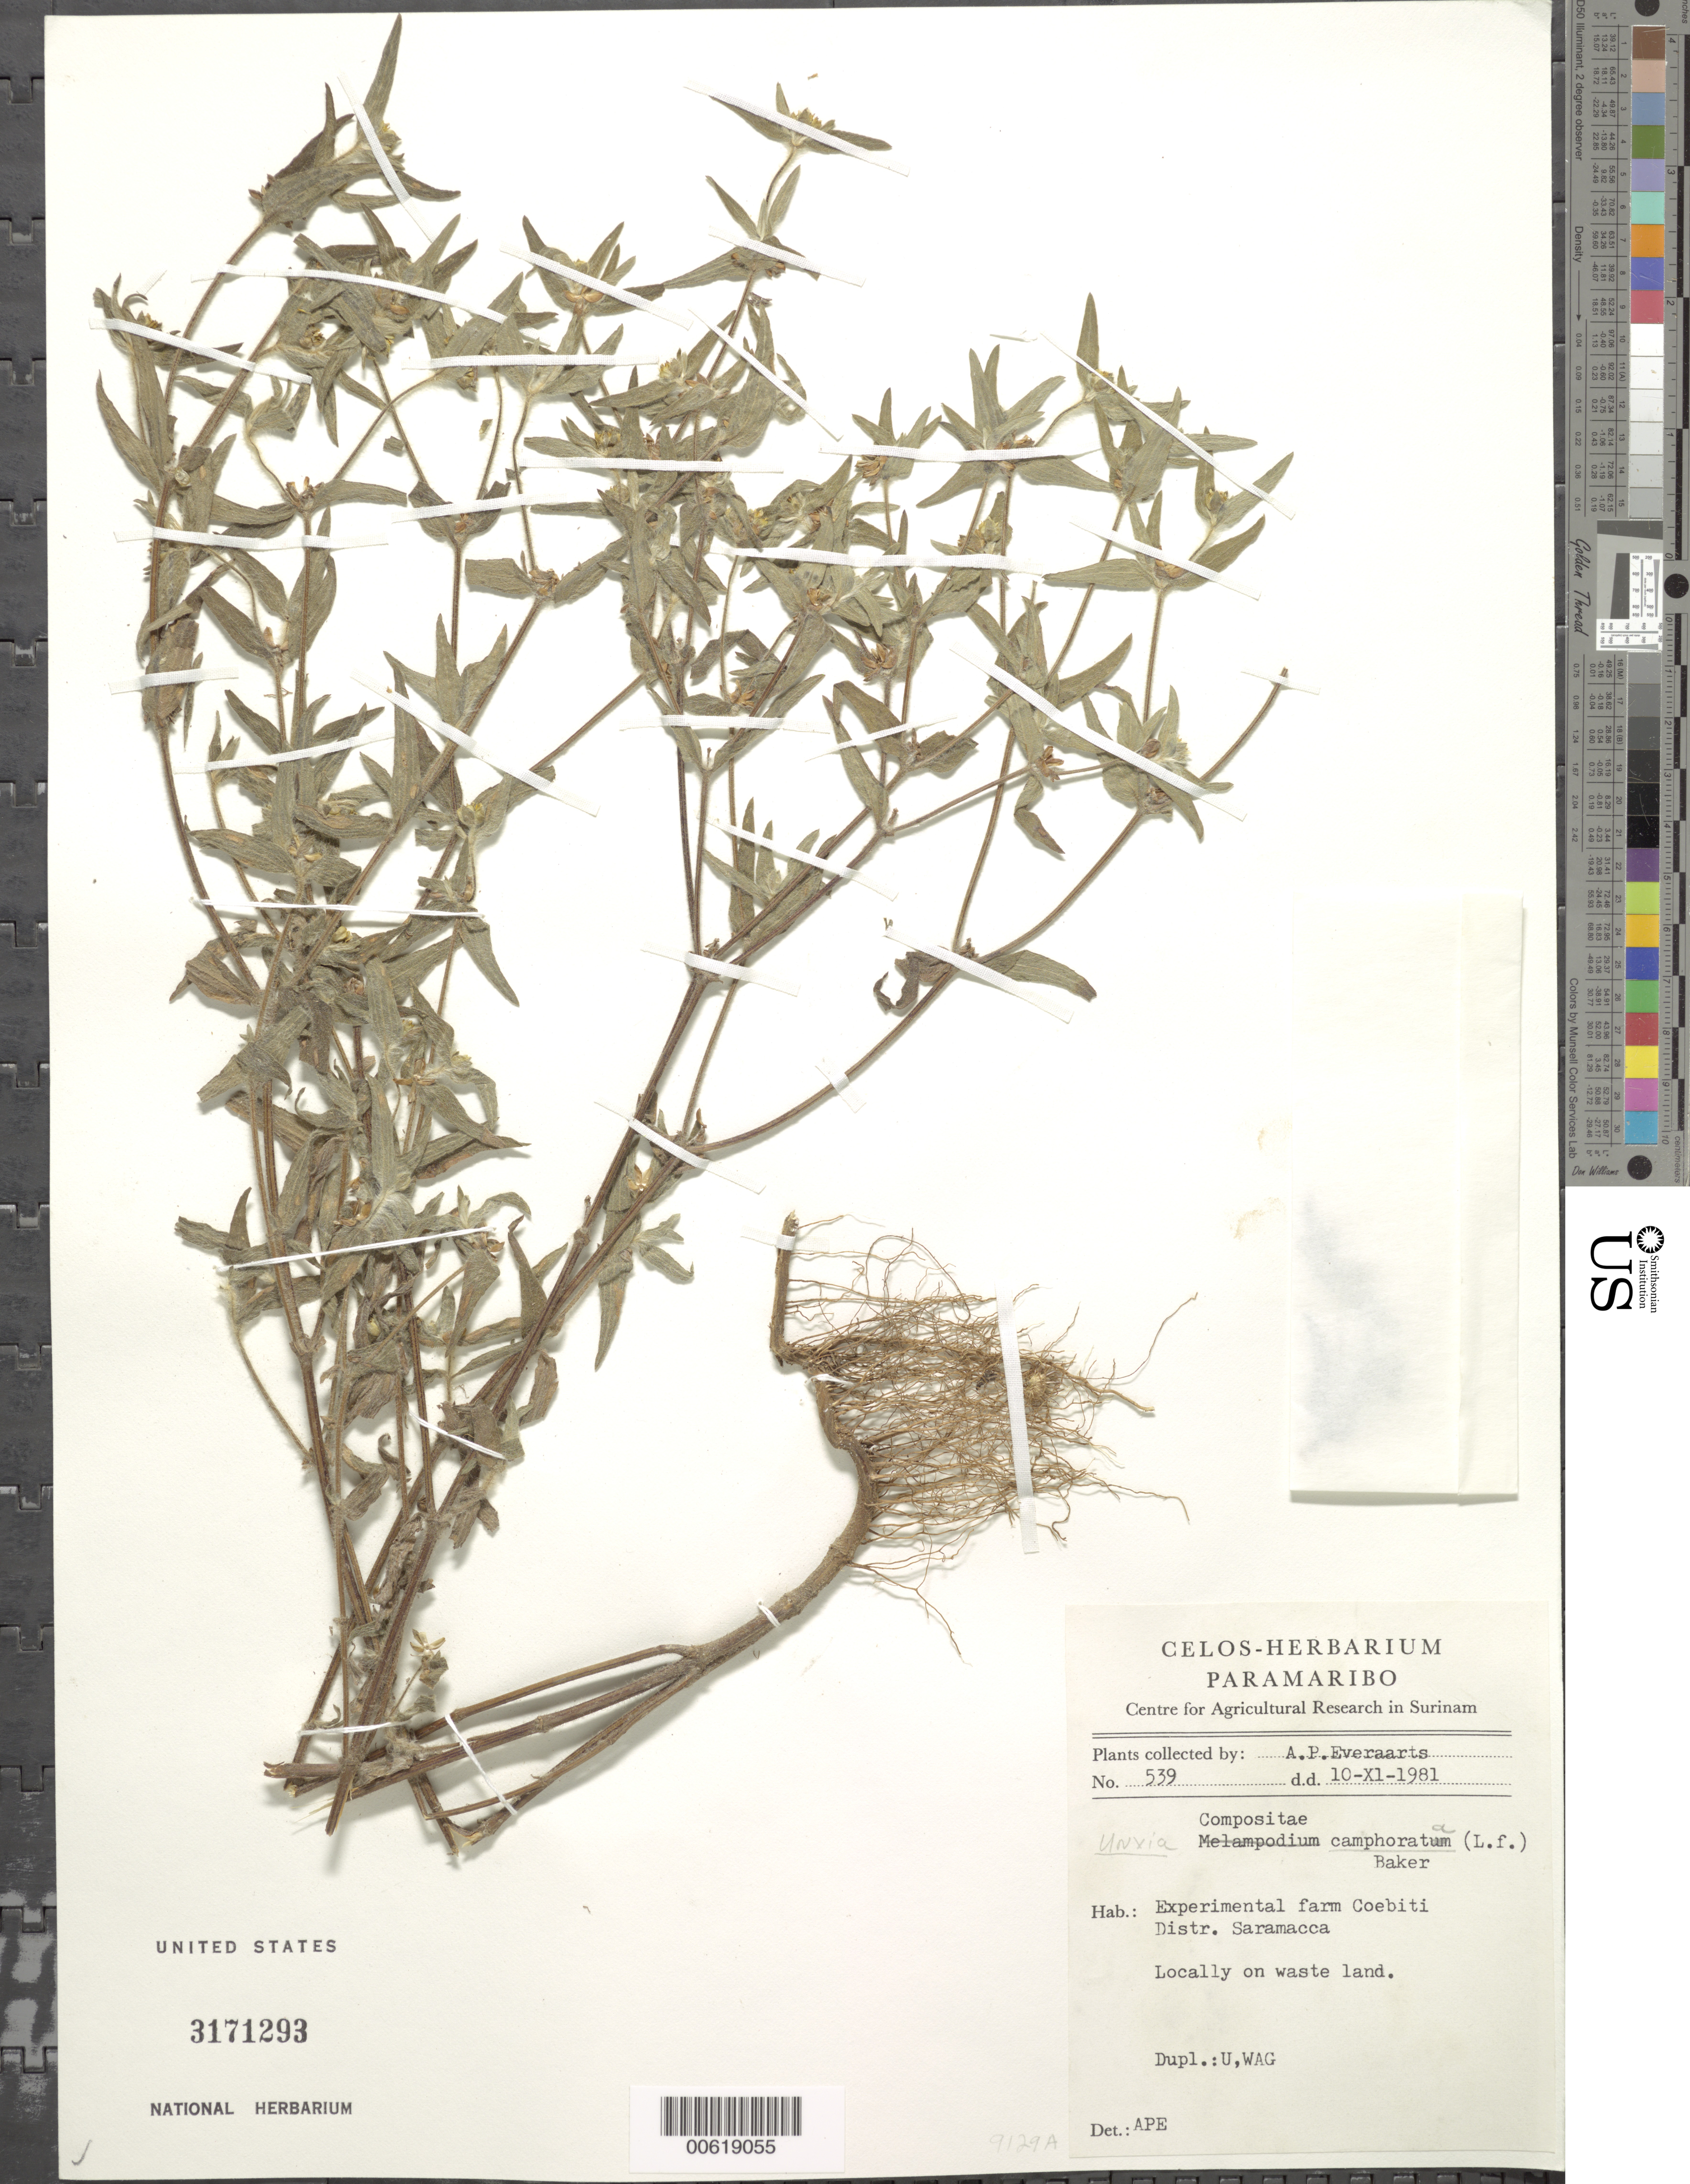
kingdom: Plantae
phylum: Tracheophyta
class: Magnoliopsida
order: Asterales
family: Asteraceae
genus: Unxia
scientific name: Unxia camphorata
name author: L. f.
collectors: A. Everaarts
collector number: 539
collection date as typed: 10-Nov-81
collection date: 1981-11-10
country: Suriname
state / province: Saramacca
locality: Coebiti Experimental Farm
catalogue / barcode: US 3171293